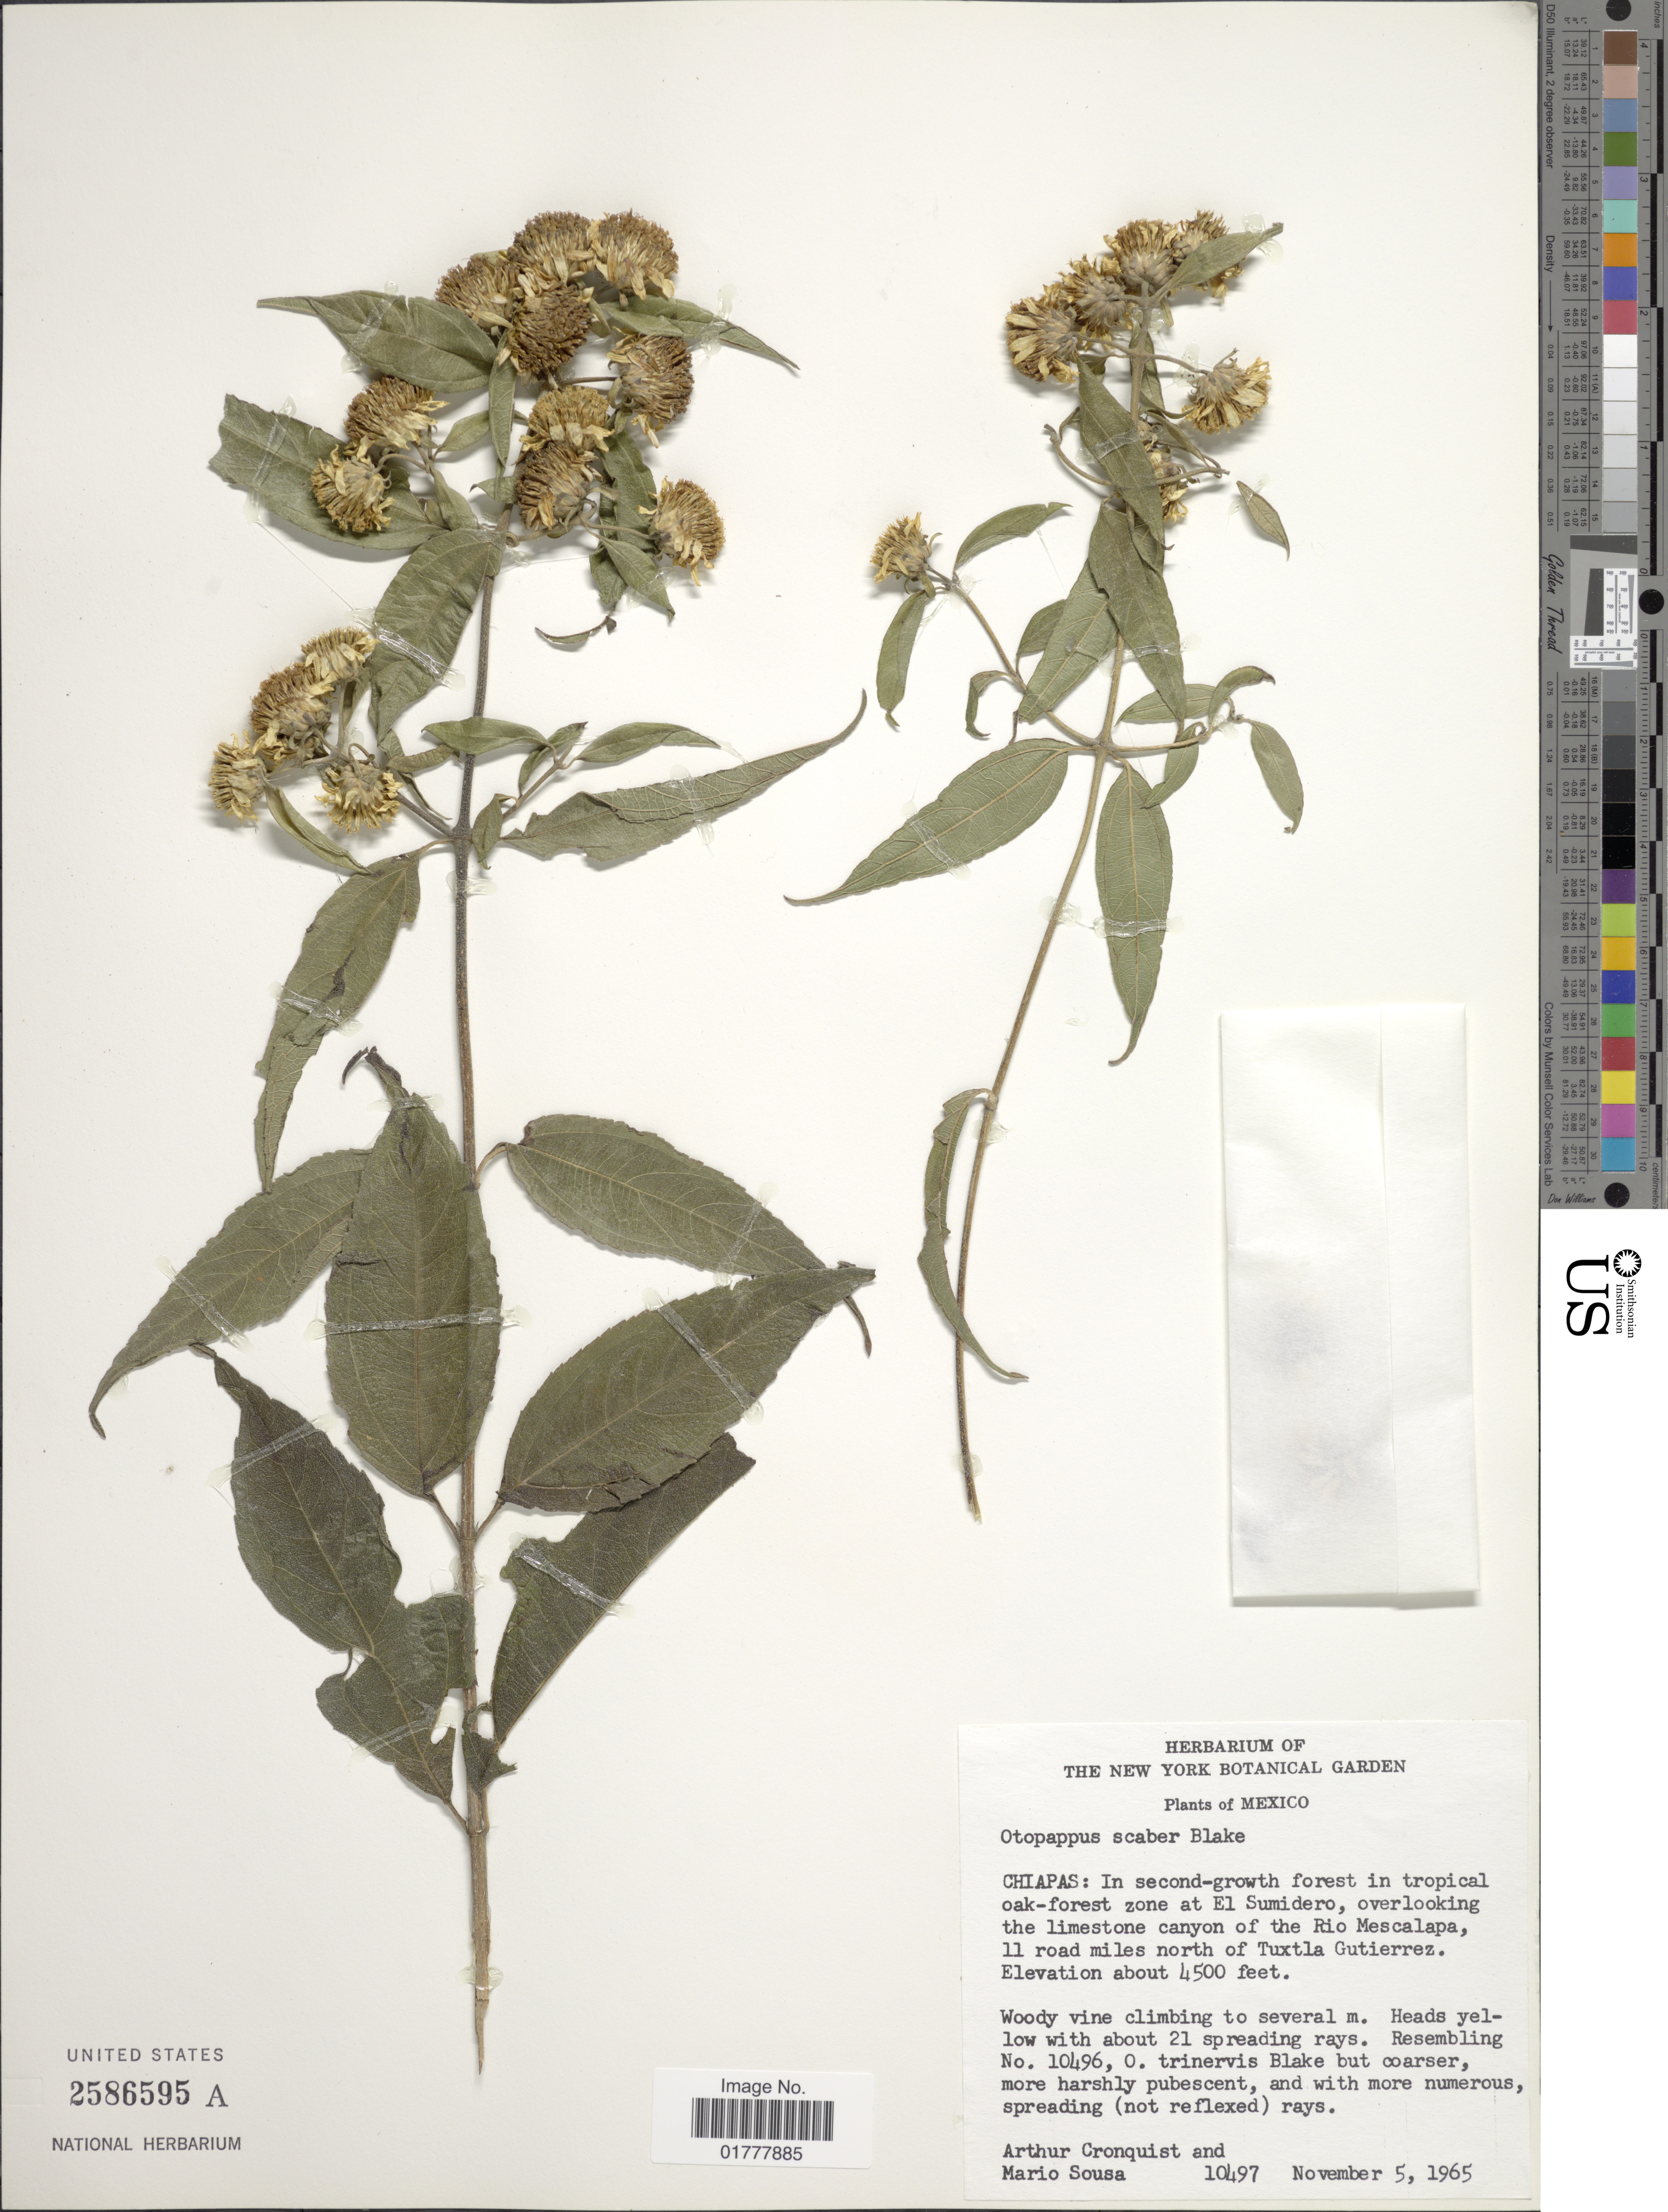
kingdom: Plantae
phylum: Tracheophyta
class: Magnoliopsida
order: Asterales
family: Asteraceae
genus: Otopappus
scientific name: Otopappus scaber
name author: S.F. Blake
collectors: A. J. Cronquist & M. Sousa S.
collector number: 10497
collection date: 1965-11-05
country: Mexico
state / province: Chiapas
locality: Chiapas: In second-growth forest in tropical oak-forest zone at El Sumidero, overlooking the limestone canyon of the Rio Mescalapa, 11 road miles north of Tuxtla Gutierrez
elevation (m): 1372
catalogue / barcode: US 2586595A